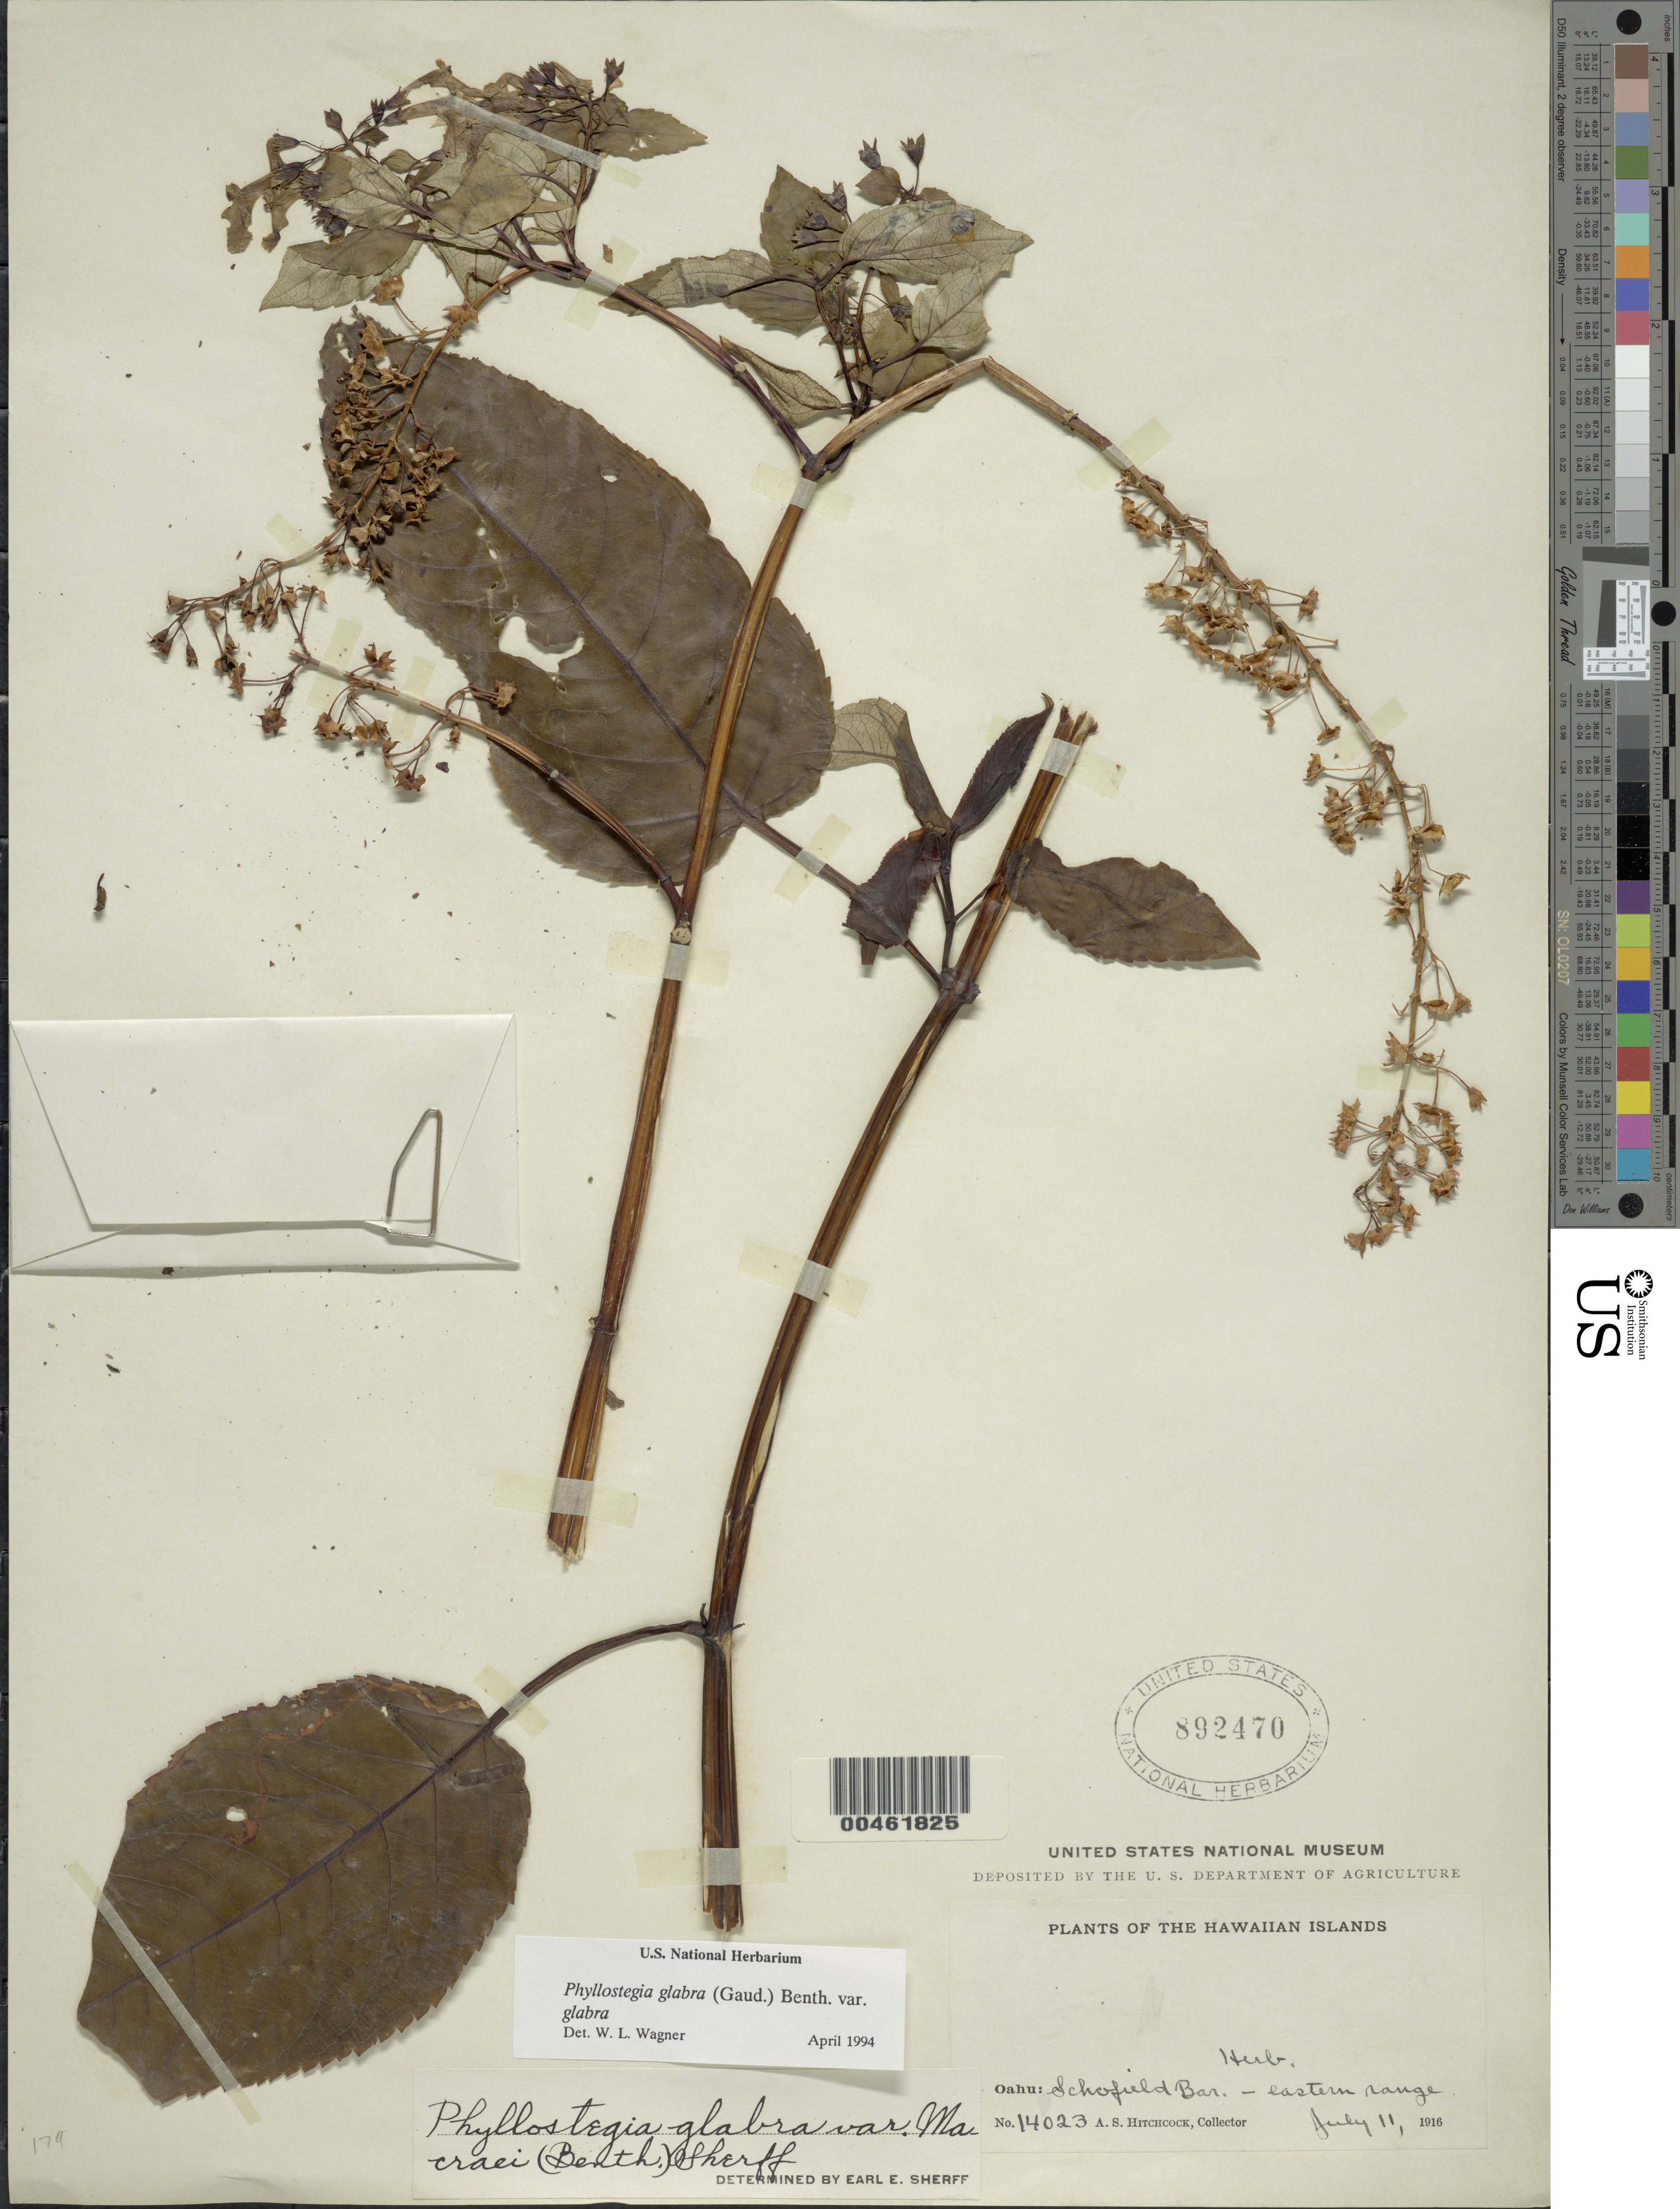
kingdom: Plantae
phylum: Tracheophyta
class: Magnoliopsida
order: Lamiales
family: Lamiaceae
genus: Phyllostegia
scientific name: Phyllostegia glabra var. glabra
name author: (Gaudich.) Benth.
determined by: Wagner, W. L., (BOT), Smithsonian Institution - National Museum of Natural History (UNITED STATES)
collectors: A. S. Hitchcock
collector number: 14023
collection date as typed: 11 Jul 1916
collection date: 1916-07-11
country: United States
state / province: Hawaii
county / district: Honolulu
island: Oahu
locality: Schofield Barracks - eastern range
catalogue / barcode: US 892470